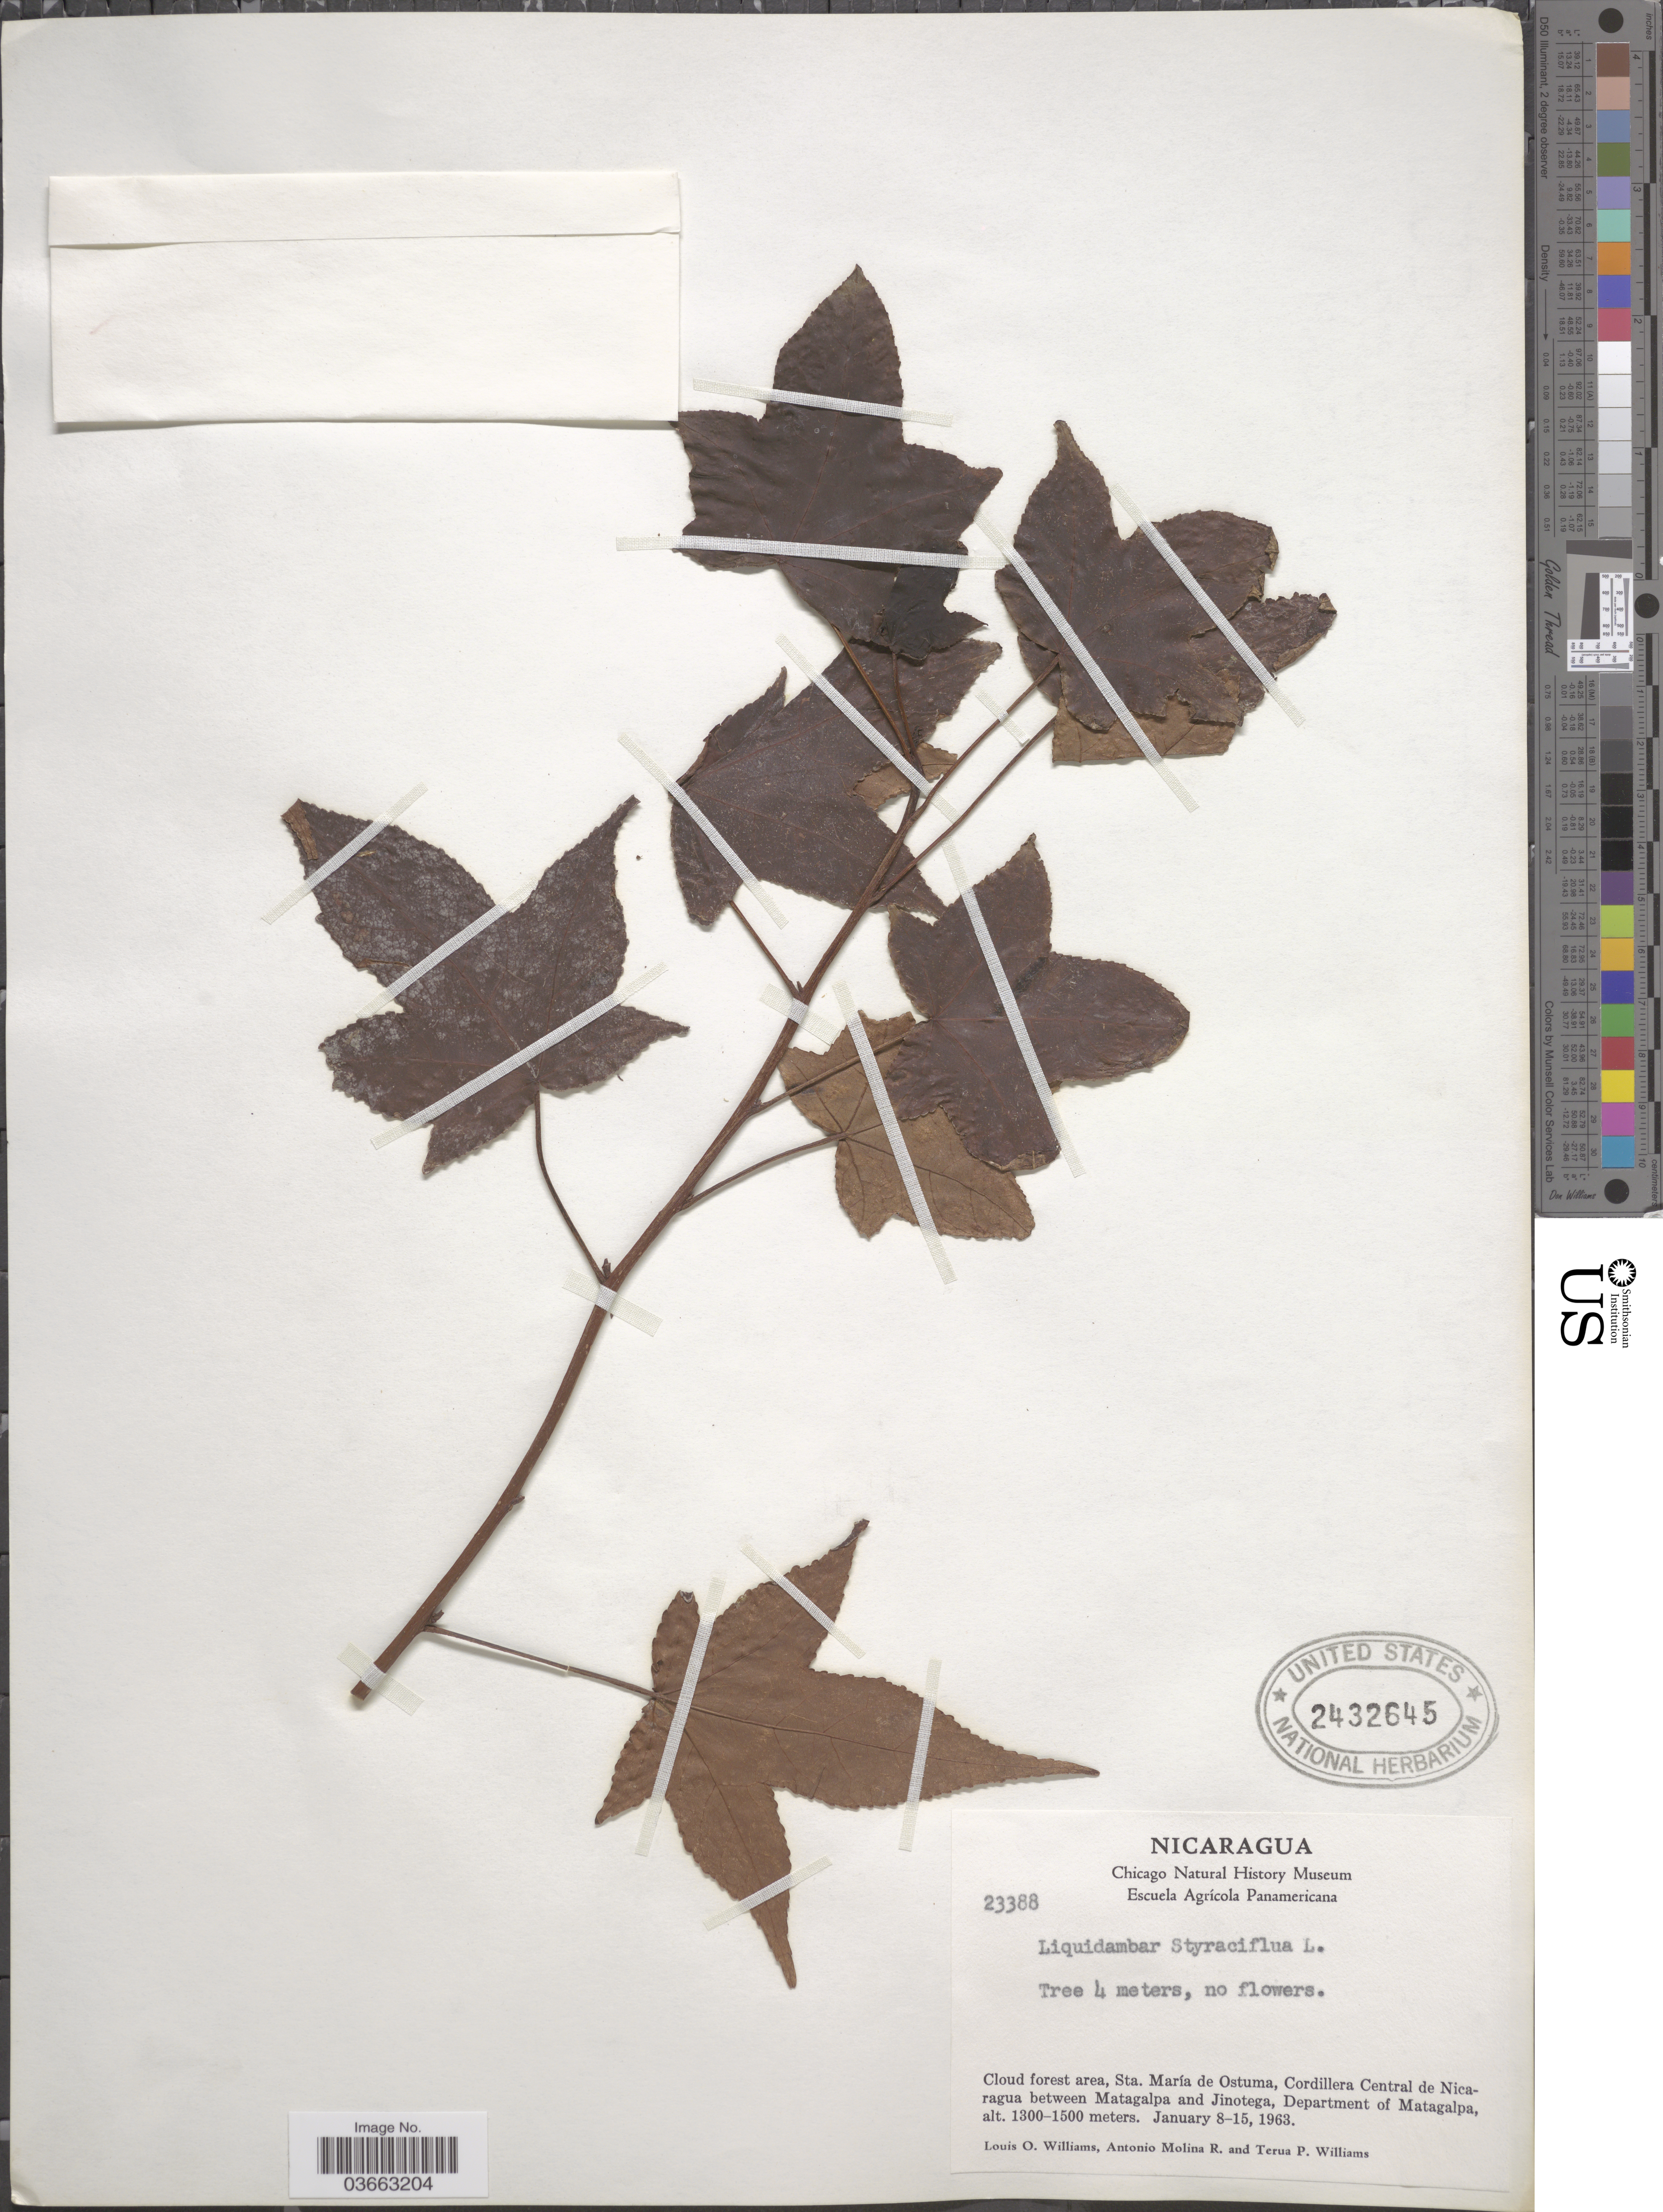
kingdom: Plantae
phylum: Tracheophyta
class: Magnoliopsida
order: Saxifragales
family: Altingiaceae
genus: Liquidambar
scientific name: Liquidambar styraciflua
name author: L.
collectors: L. O. Williams, A. Molina R. & T. Williams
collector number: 23388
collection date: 1963-01-08/1963-01-15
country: Nicaragua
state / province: Matagalpa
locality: Sta. María de Ostuma, Cordillera Central de Nicaragua between Matagalpa and Jinotega, Department of Matagalpa.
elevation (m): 1300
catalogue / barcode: US 2432645